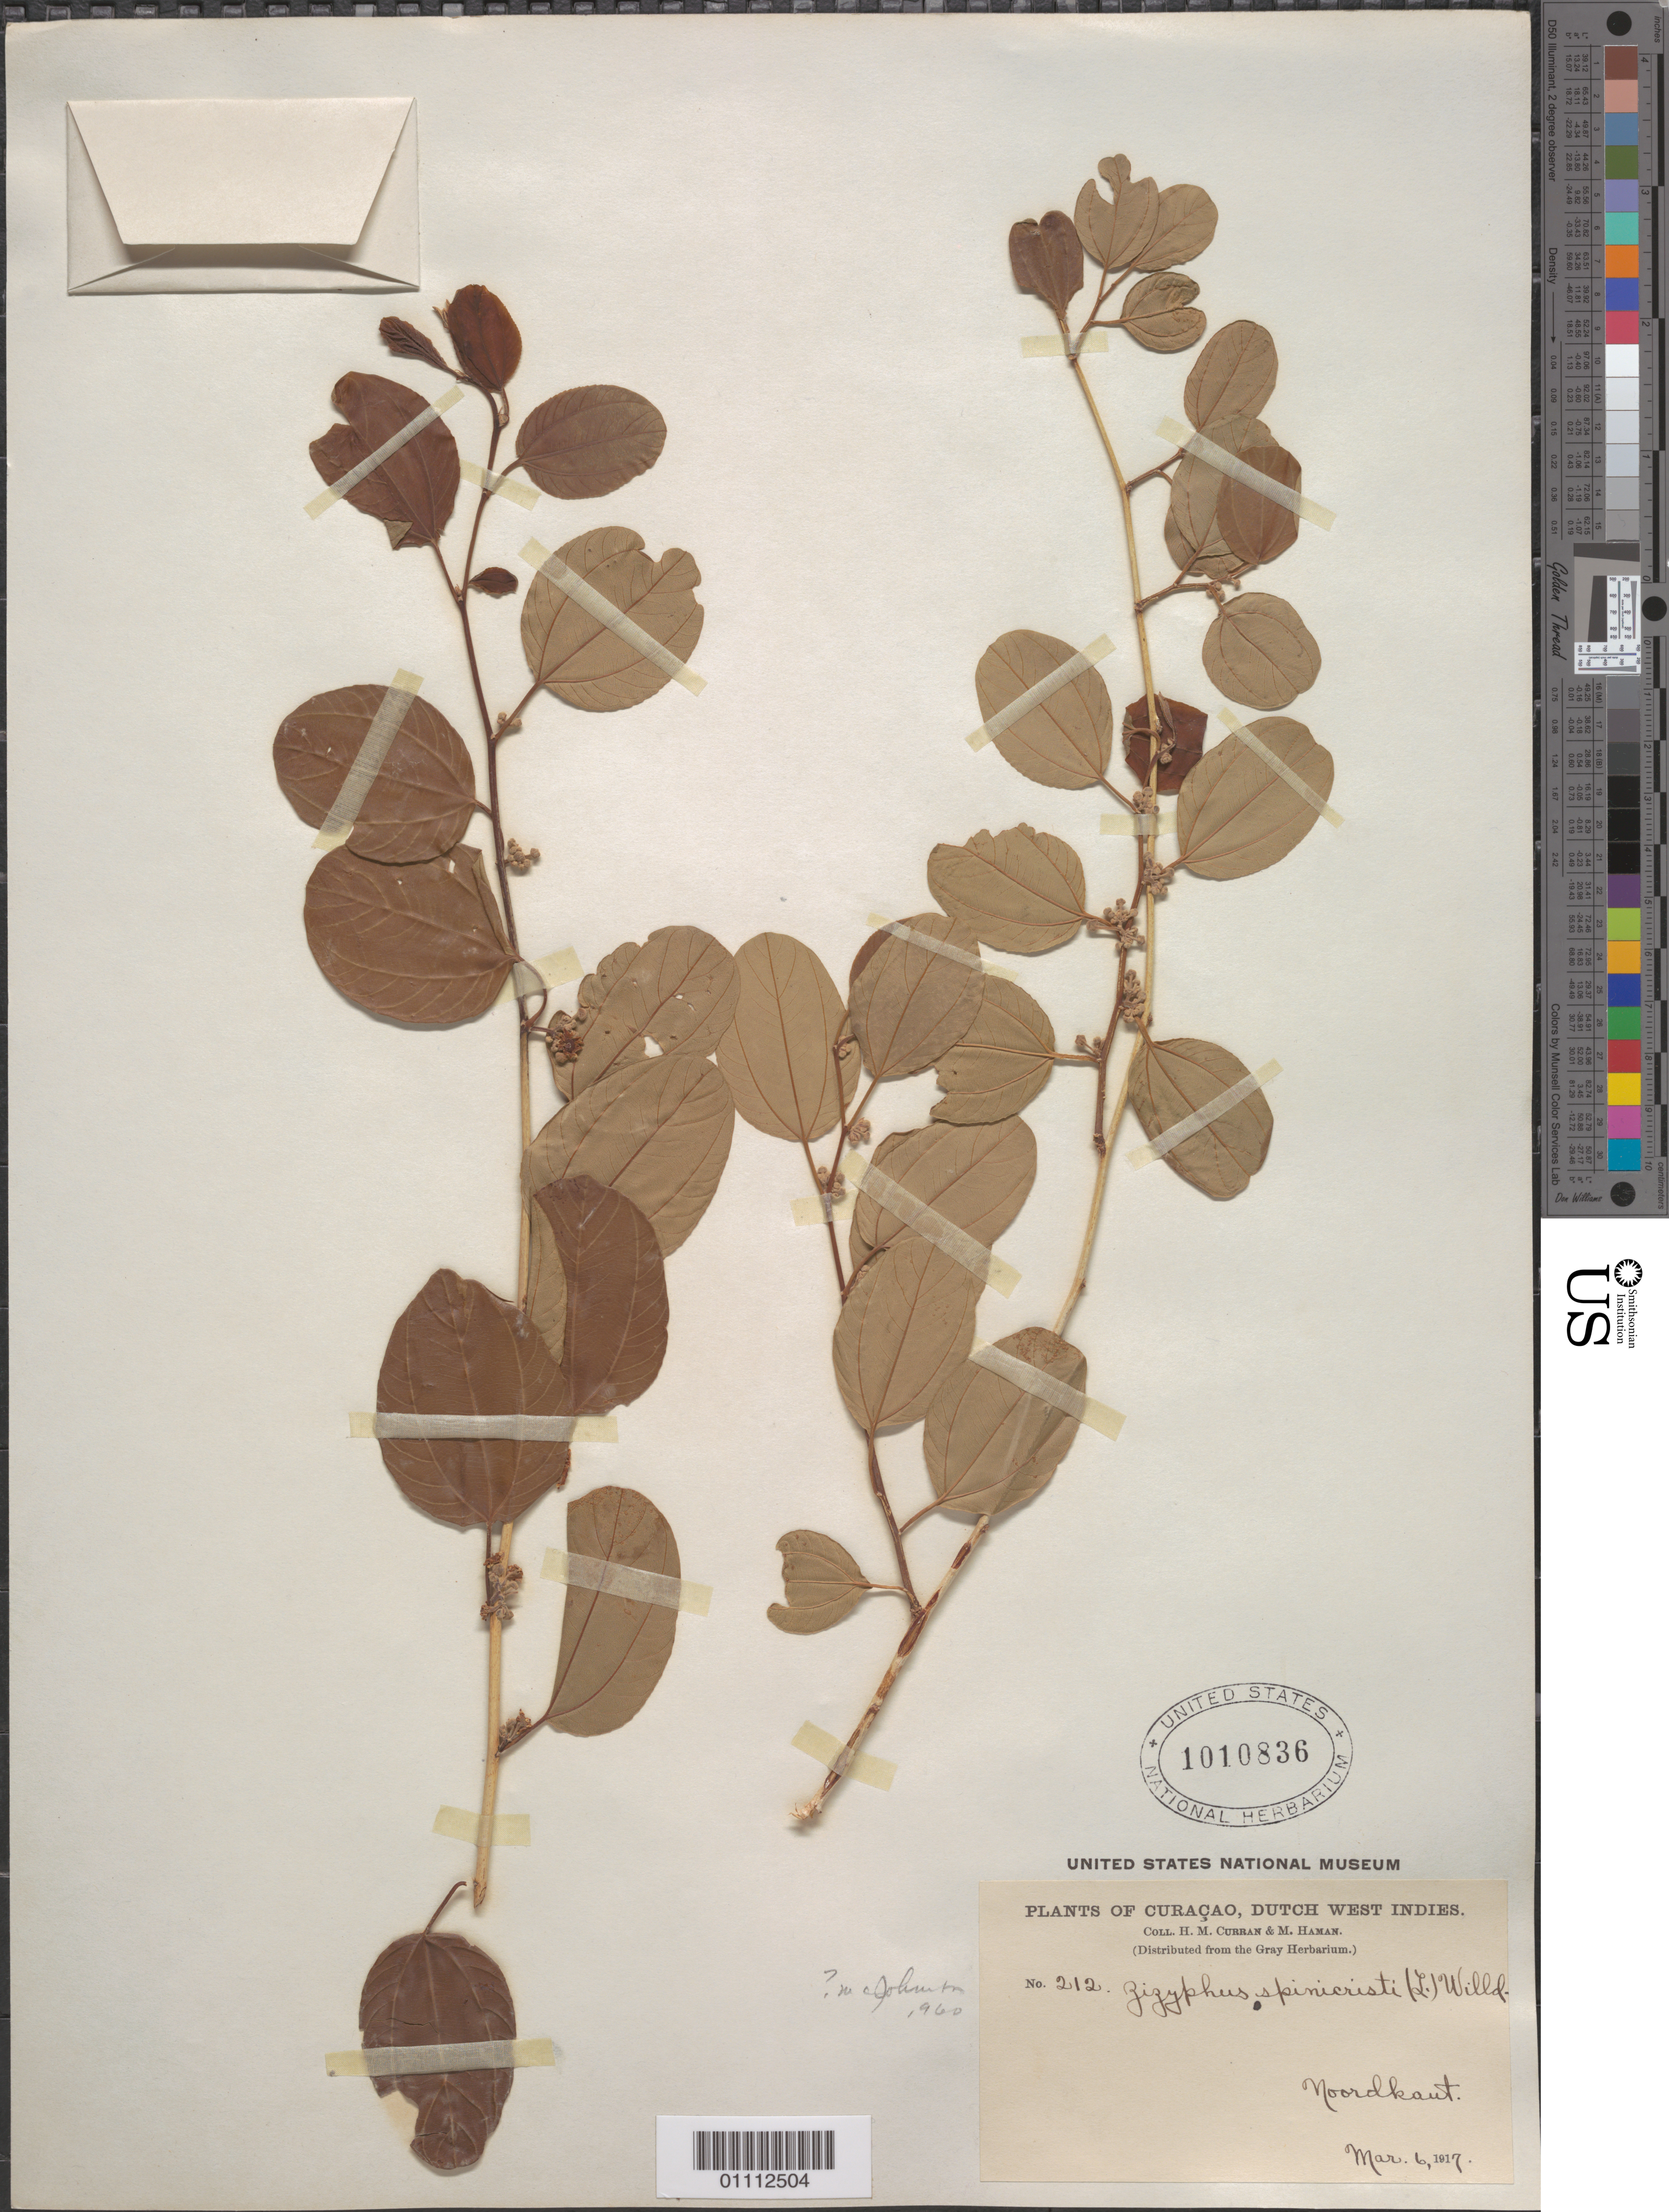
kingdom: Plantae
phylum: Tracheophyta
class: Magnoliopsida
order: Rosales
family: Rhamnaceae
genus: Ziziphus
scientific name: Ziziphus spina-christi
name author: (L.) Willd.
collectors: H. M. Curran & M. Haman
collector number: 212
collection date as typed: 06 Mar 1917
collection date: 1917-03-06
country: Curaçao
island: Curaçao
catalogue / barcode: US 1010836